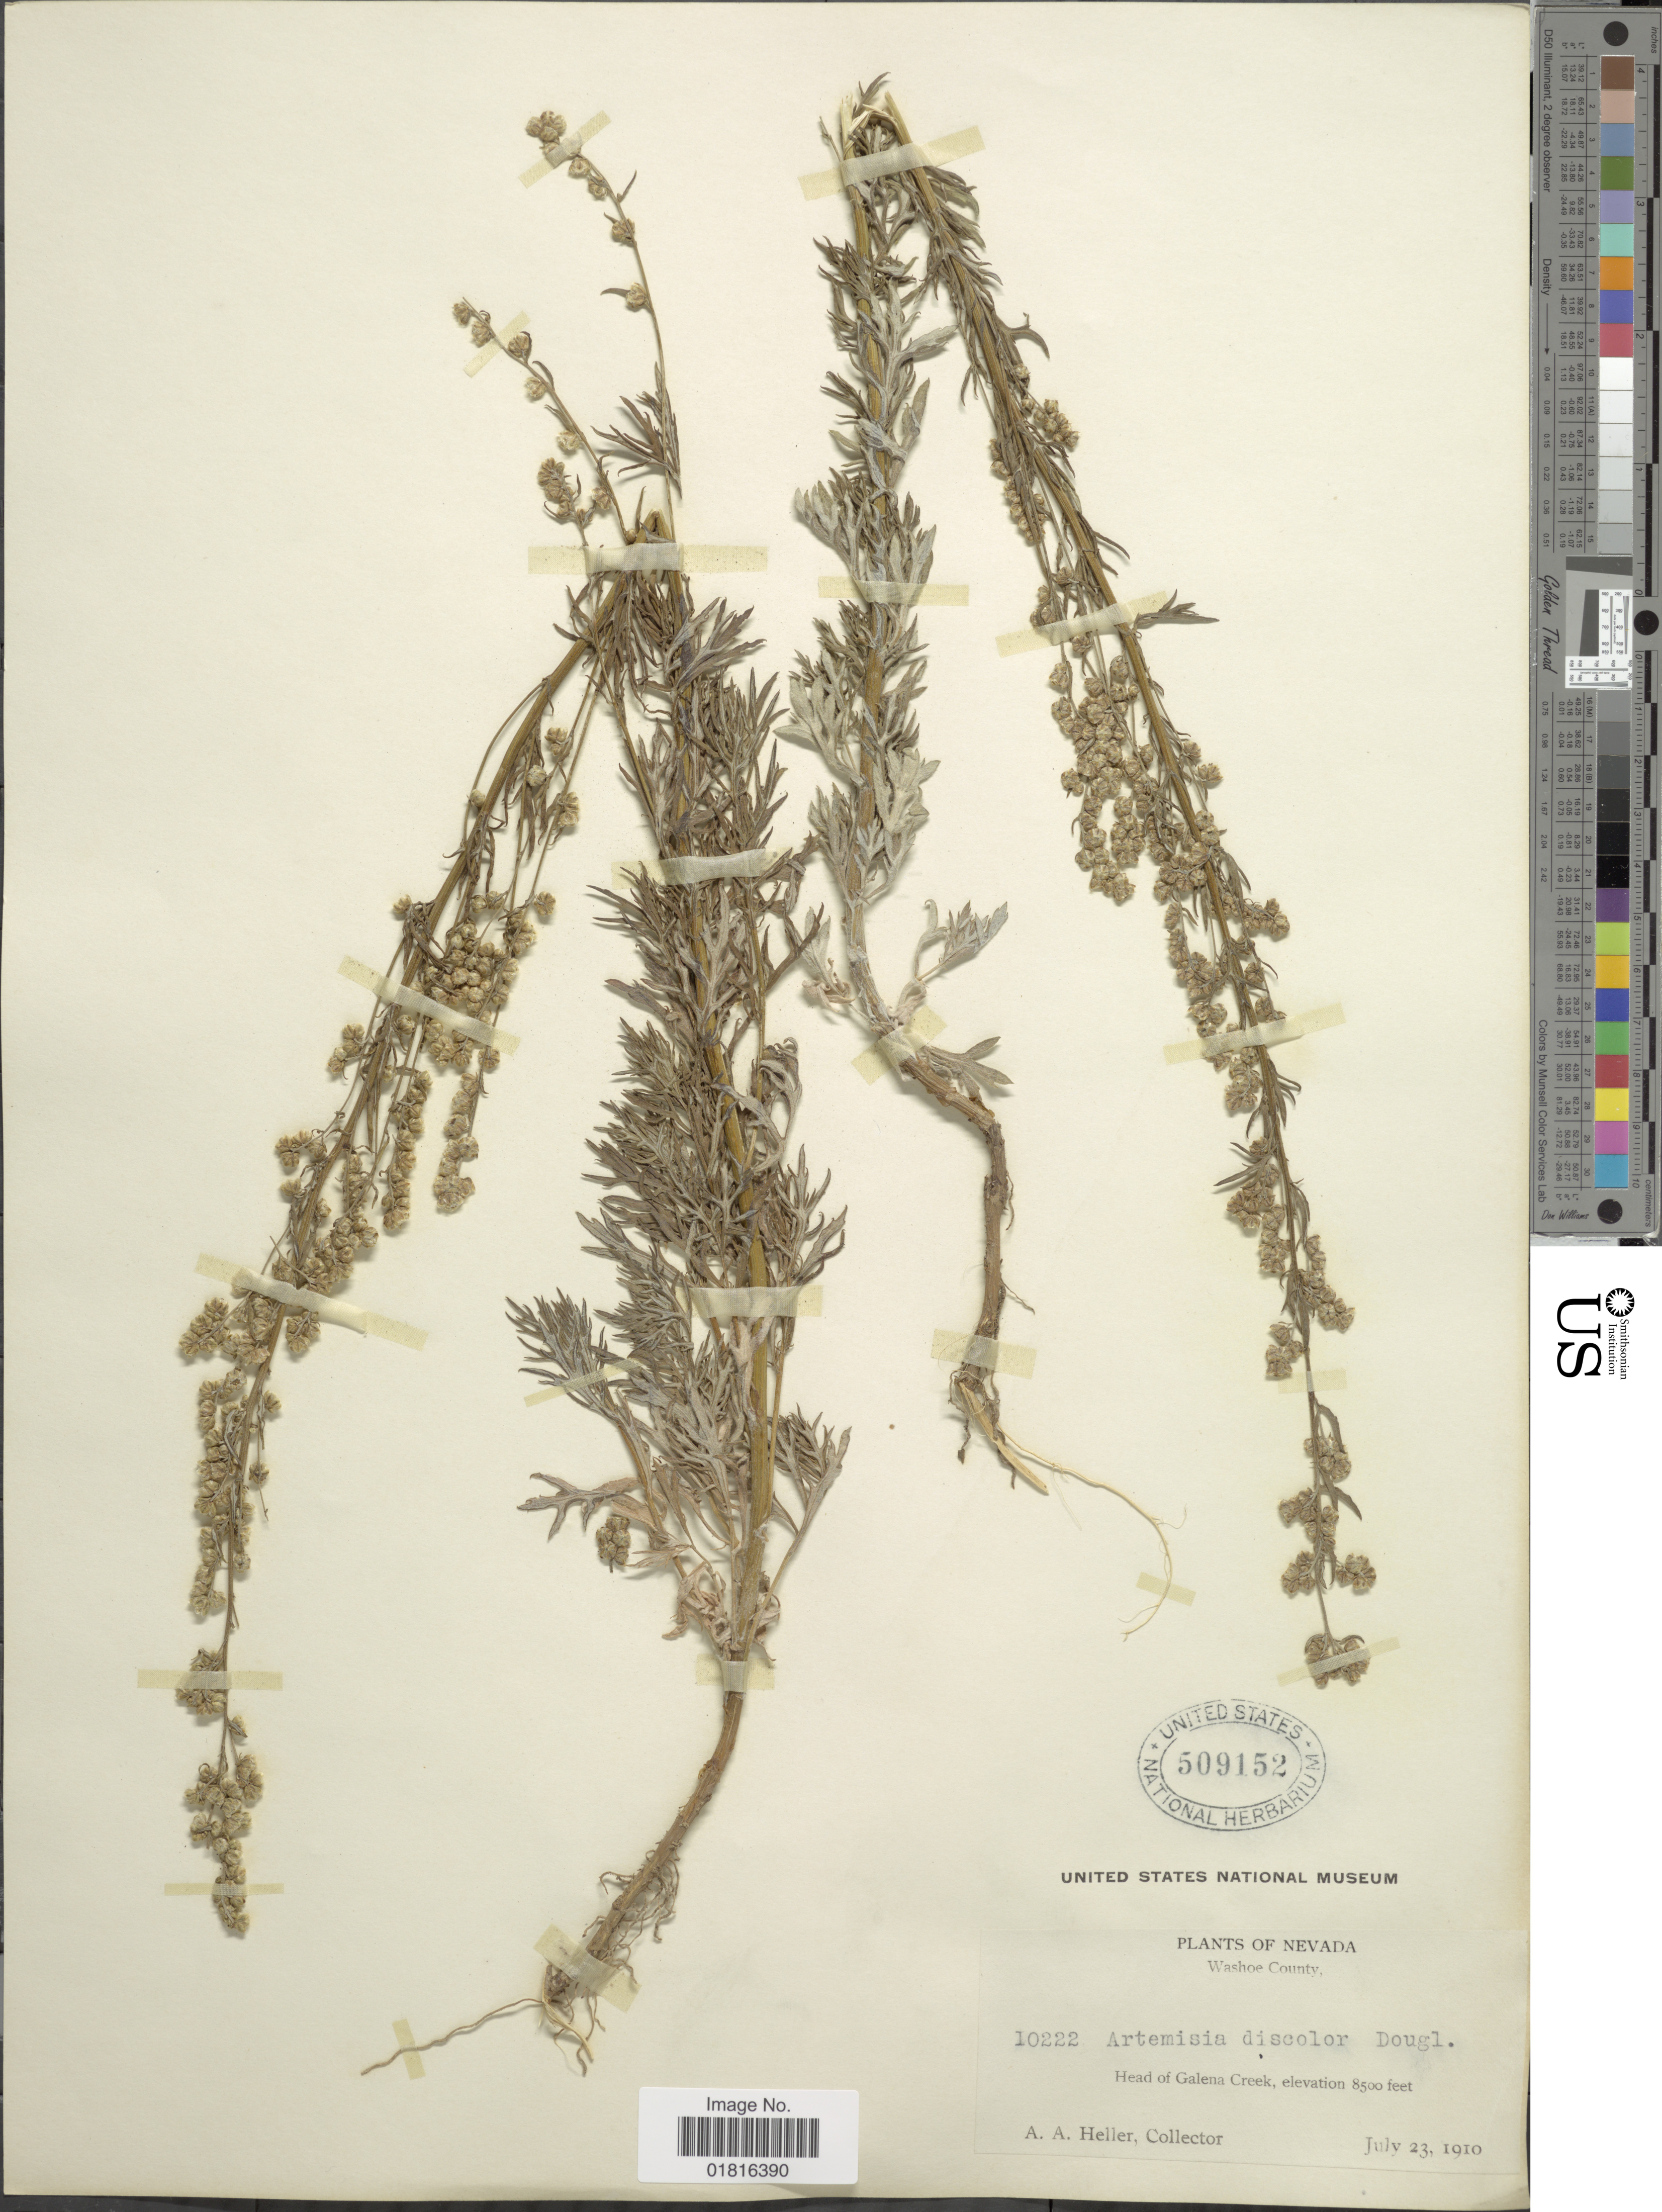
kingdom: Plantae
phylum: Tracheophyta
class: Magnoliopsida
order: Asterales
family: Asteraceae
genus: Artemisia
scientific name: Artemisia michauxiana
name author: Besser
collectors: A. A. Heller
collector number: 10222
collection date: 1910-07-23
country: United States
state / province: Nevada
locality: Washoe County, Head of Galena Creek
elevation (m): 2591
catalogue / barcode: US 509152